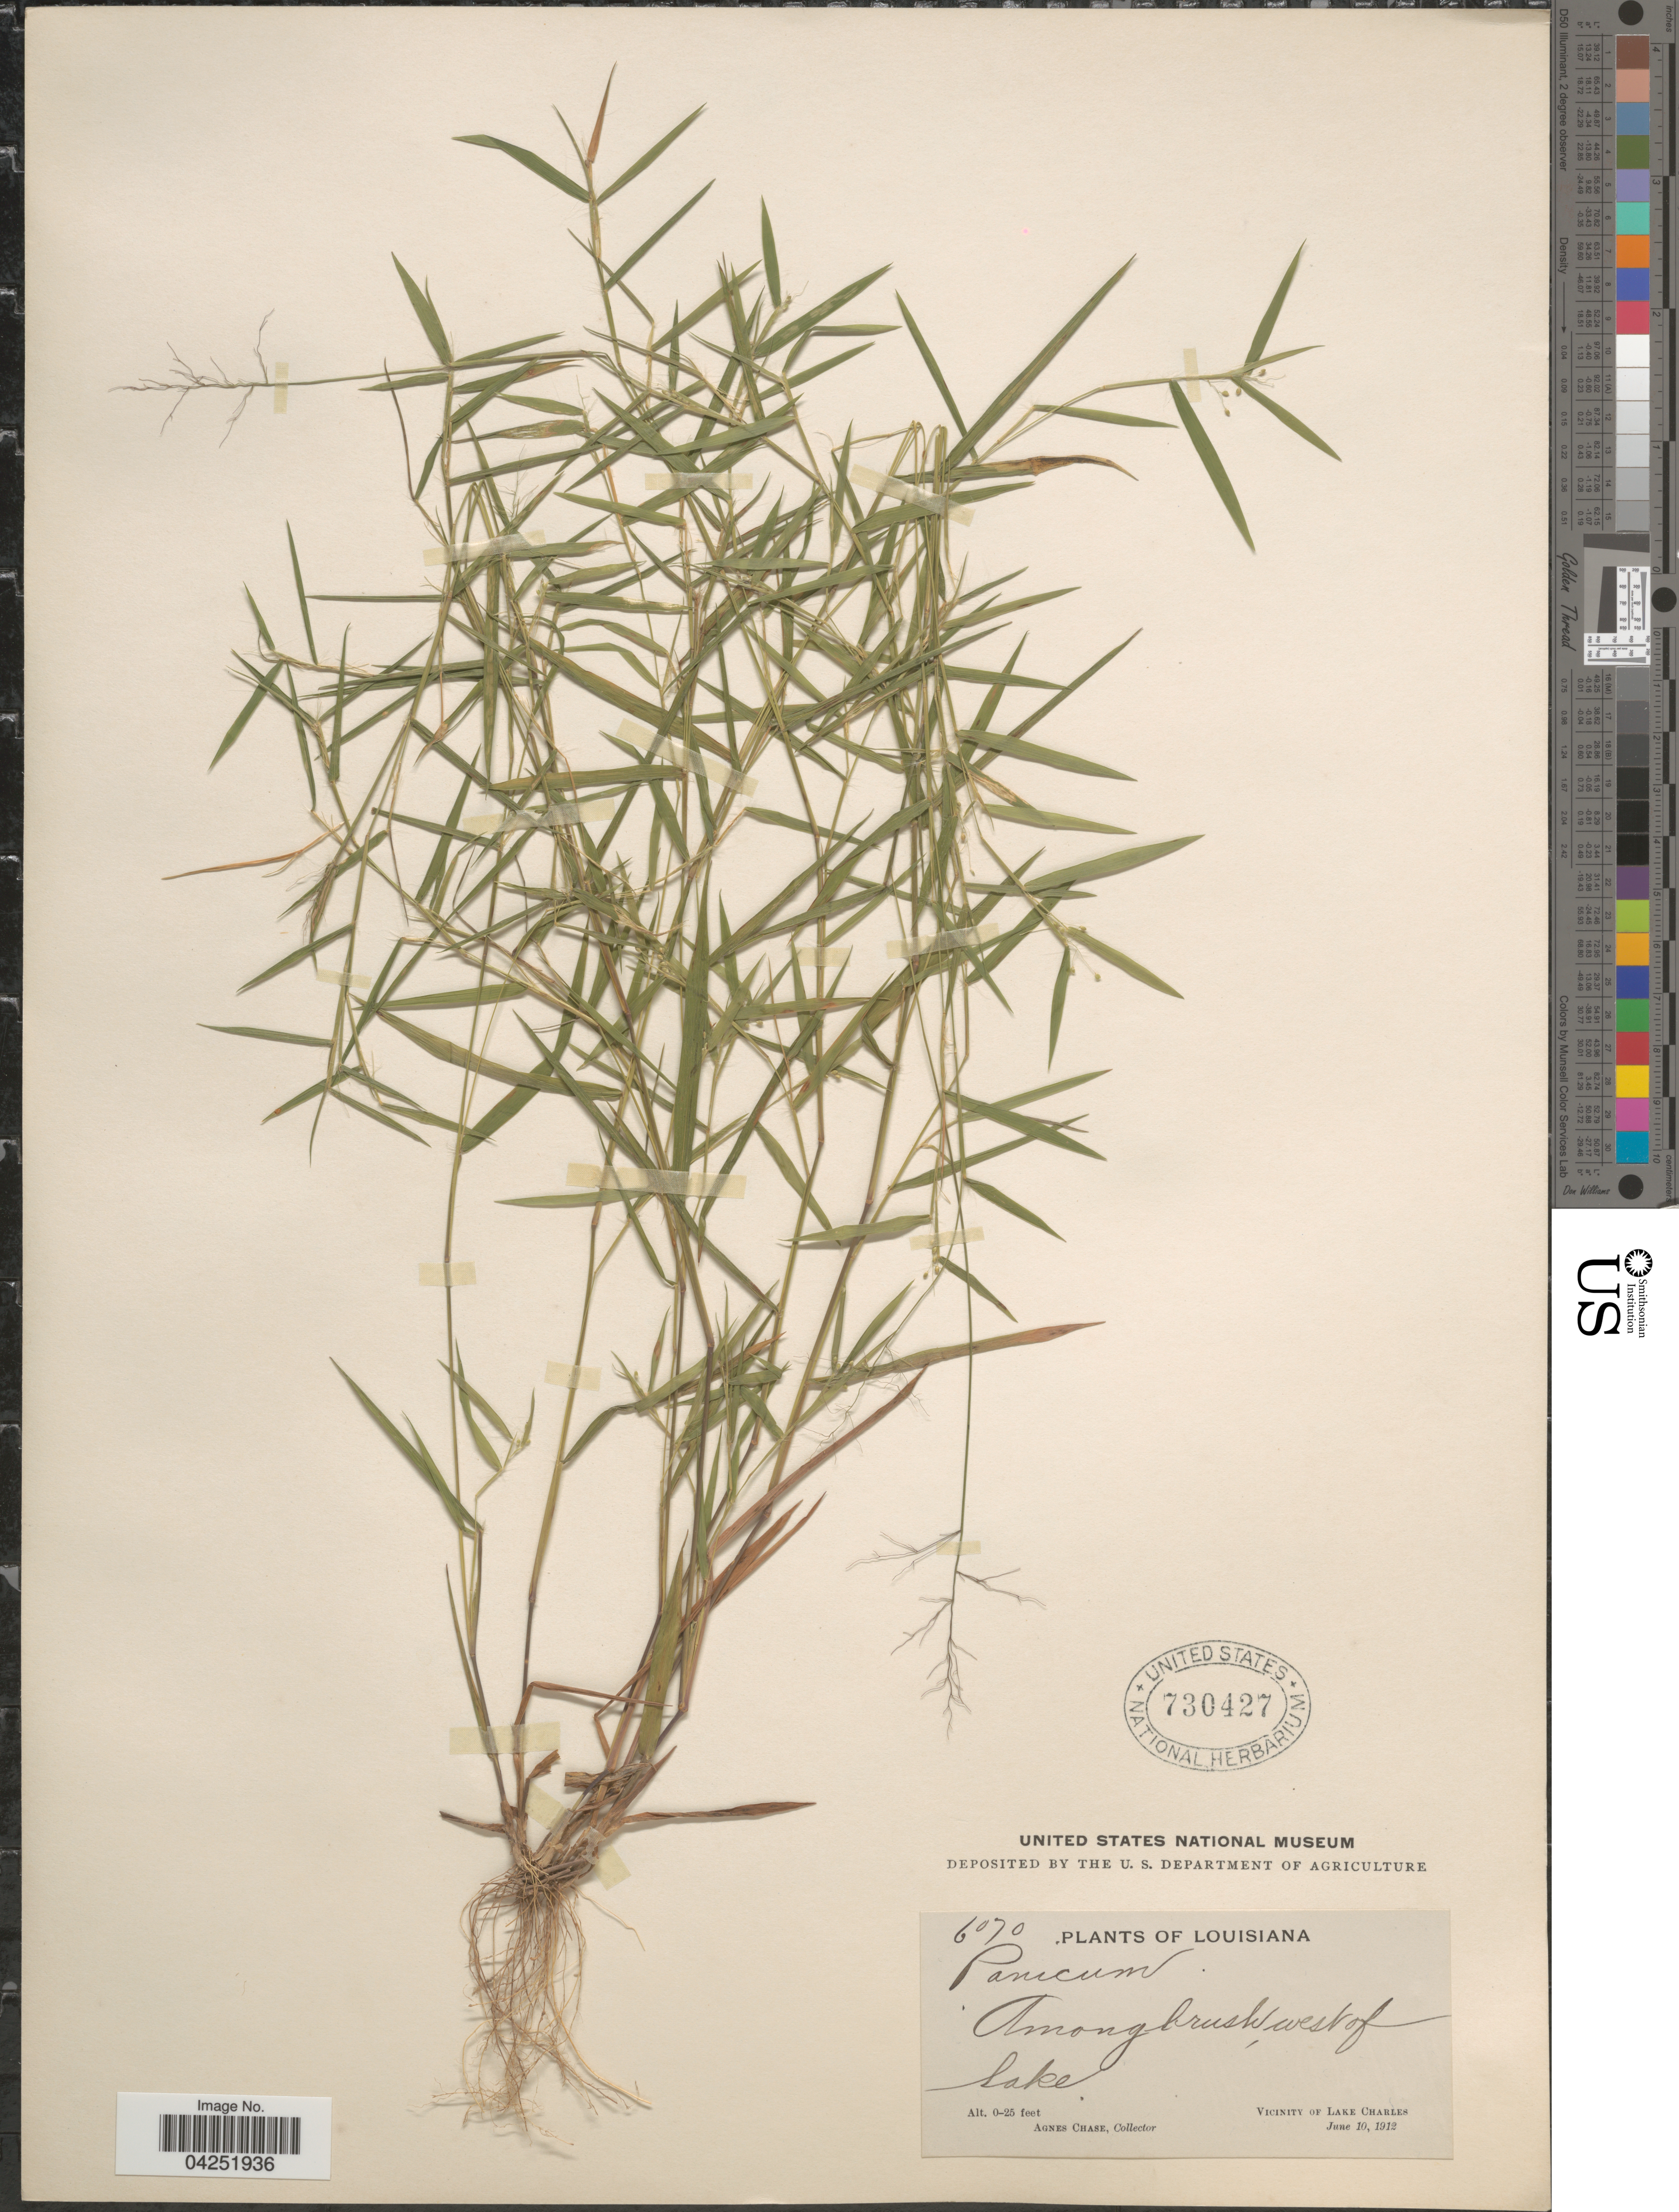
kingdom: Plantae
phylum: Tracheophyta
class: Liliopsida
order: Poales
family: Poaceae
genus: Dichanthelium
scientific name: Dichanthelium acuminatum var. lindheimeri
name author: (Nash) Gould & C.A. Clark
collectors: A. Chase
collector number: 6070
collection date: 1912-06-10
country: United States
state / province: Louisiana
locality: Among brush, west of lake. Vicinity of Lake Charles.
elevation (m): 0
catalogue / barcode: US 730427